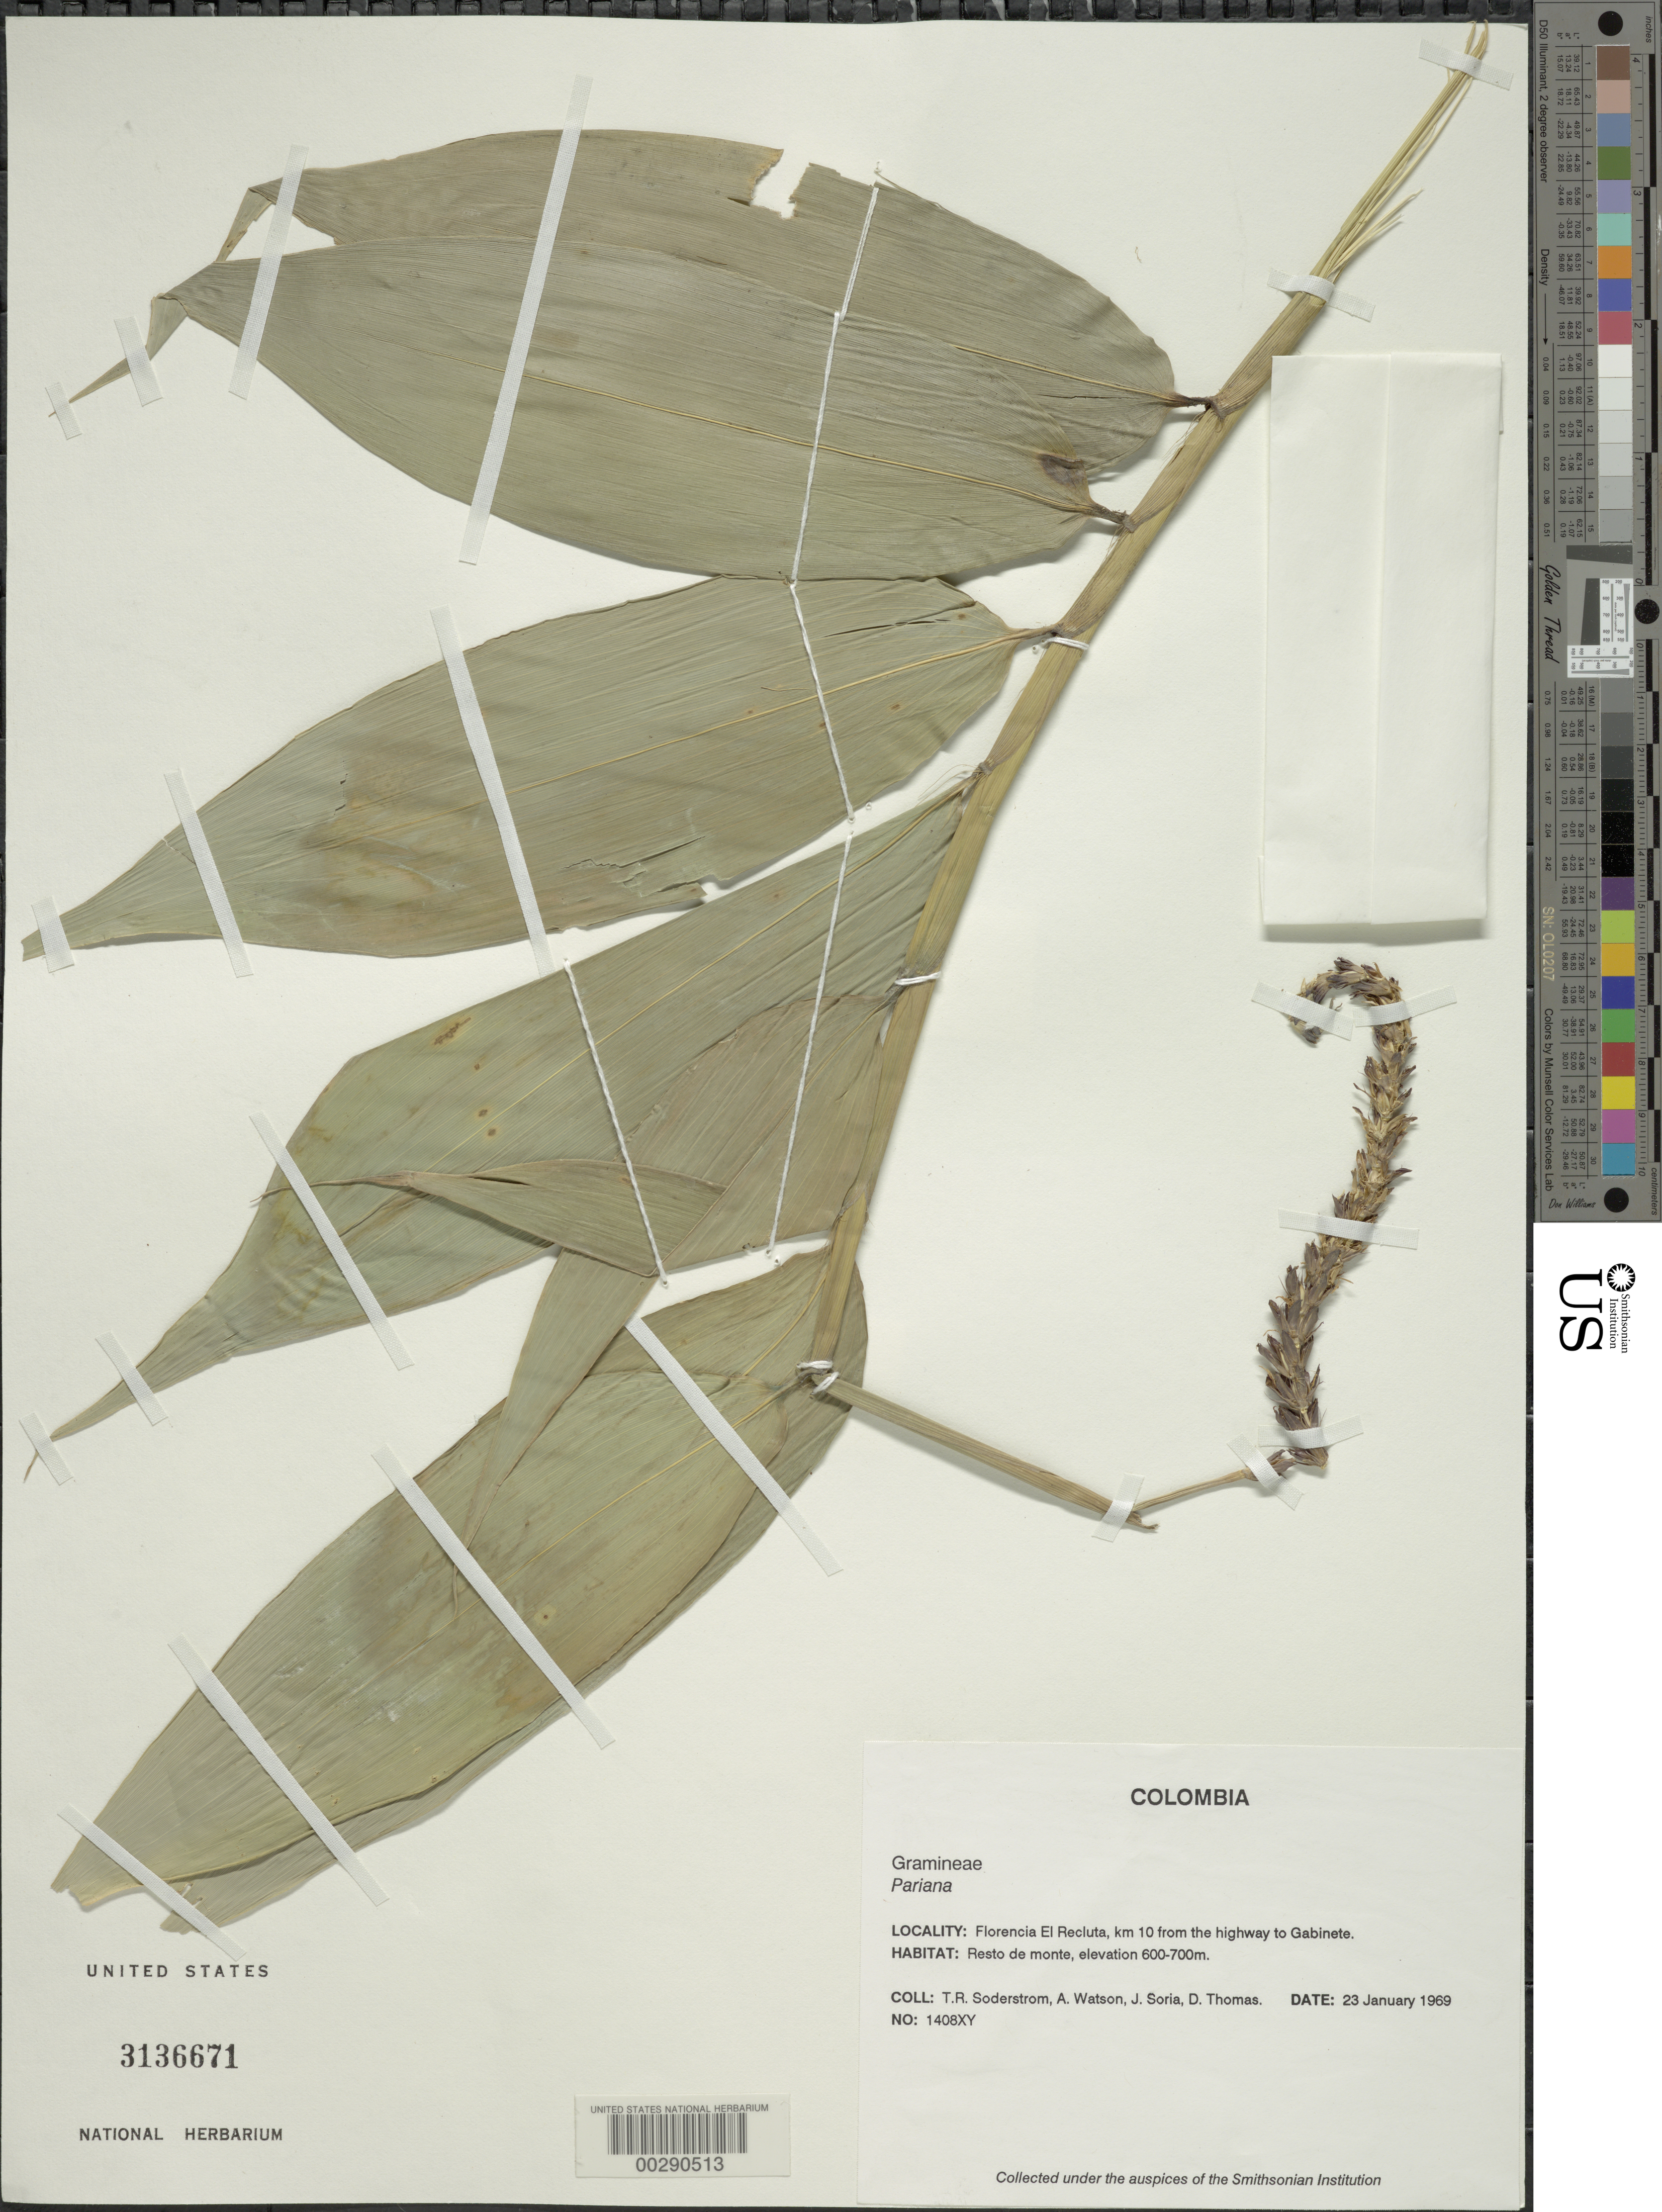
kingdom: Plantae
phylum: Tracheophyta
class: Liliopsida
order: Poales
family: Poaceae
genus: Pariana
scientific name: Pariana sp.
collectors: T. R. Soderstrom, A. Watson, J. Soria & D. Thomas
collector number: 1408xy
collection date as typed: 23 Jan 1969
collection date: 1969-01-23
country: Colombia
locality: Florencia el Recluta, km 10 from the highway to Gabinete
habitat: Resto de monte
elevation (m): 600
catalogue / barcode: US 3136671